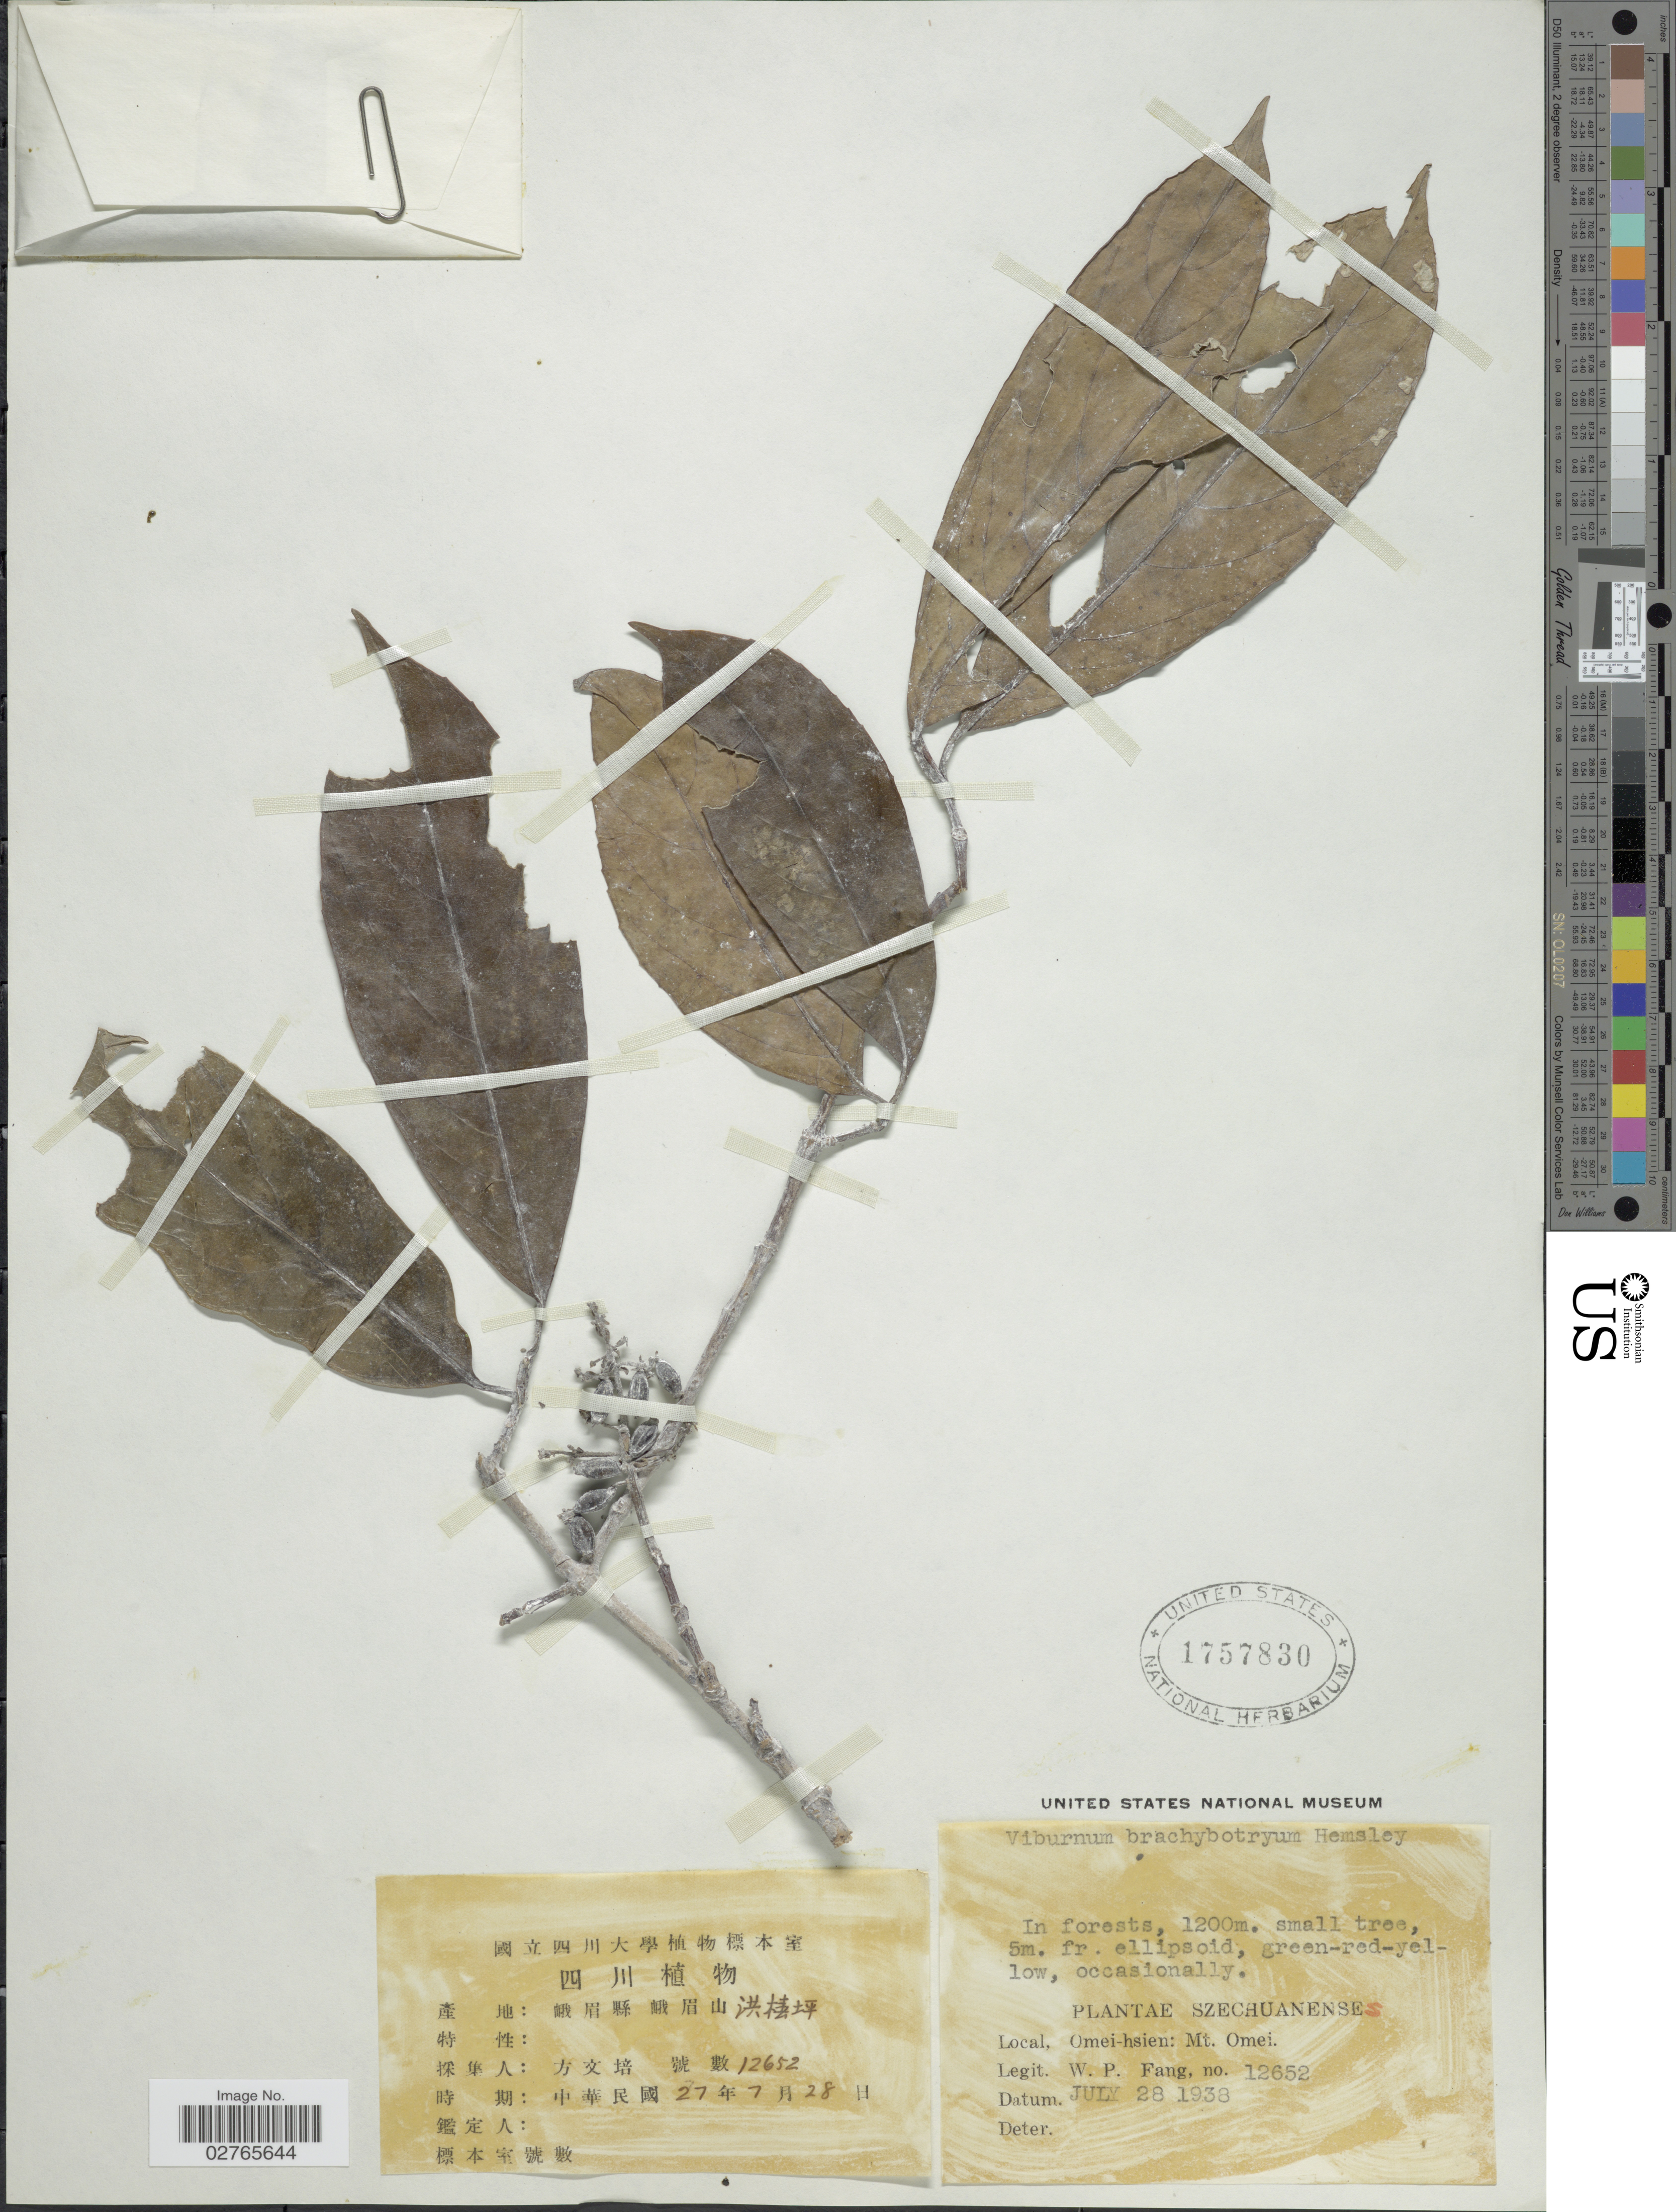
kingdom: Plantae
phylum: Tracheophyta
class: Magnoliopsida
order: Dipsacales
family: Viburnaceae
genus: Viburnum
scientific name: Viburnum brachybotryum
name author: Hemsl. in F.B. Forbes & Hemsl.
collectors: W. P. Fang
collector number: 12652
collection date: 1938-07-28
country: China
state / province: Sichuan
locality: Szechuanenses. Omei-hsien: Mt. Omei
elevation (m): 1200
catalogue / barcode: US 1757830